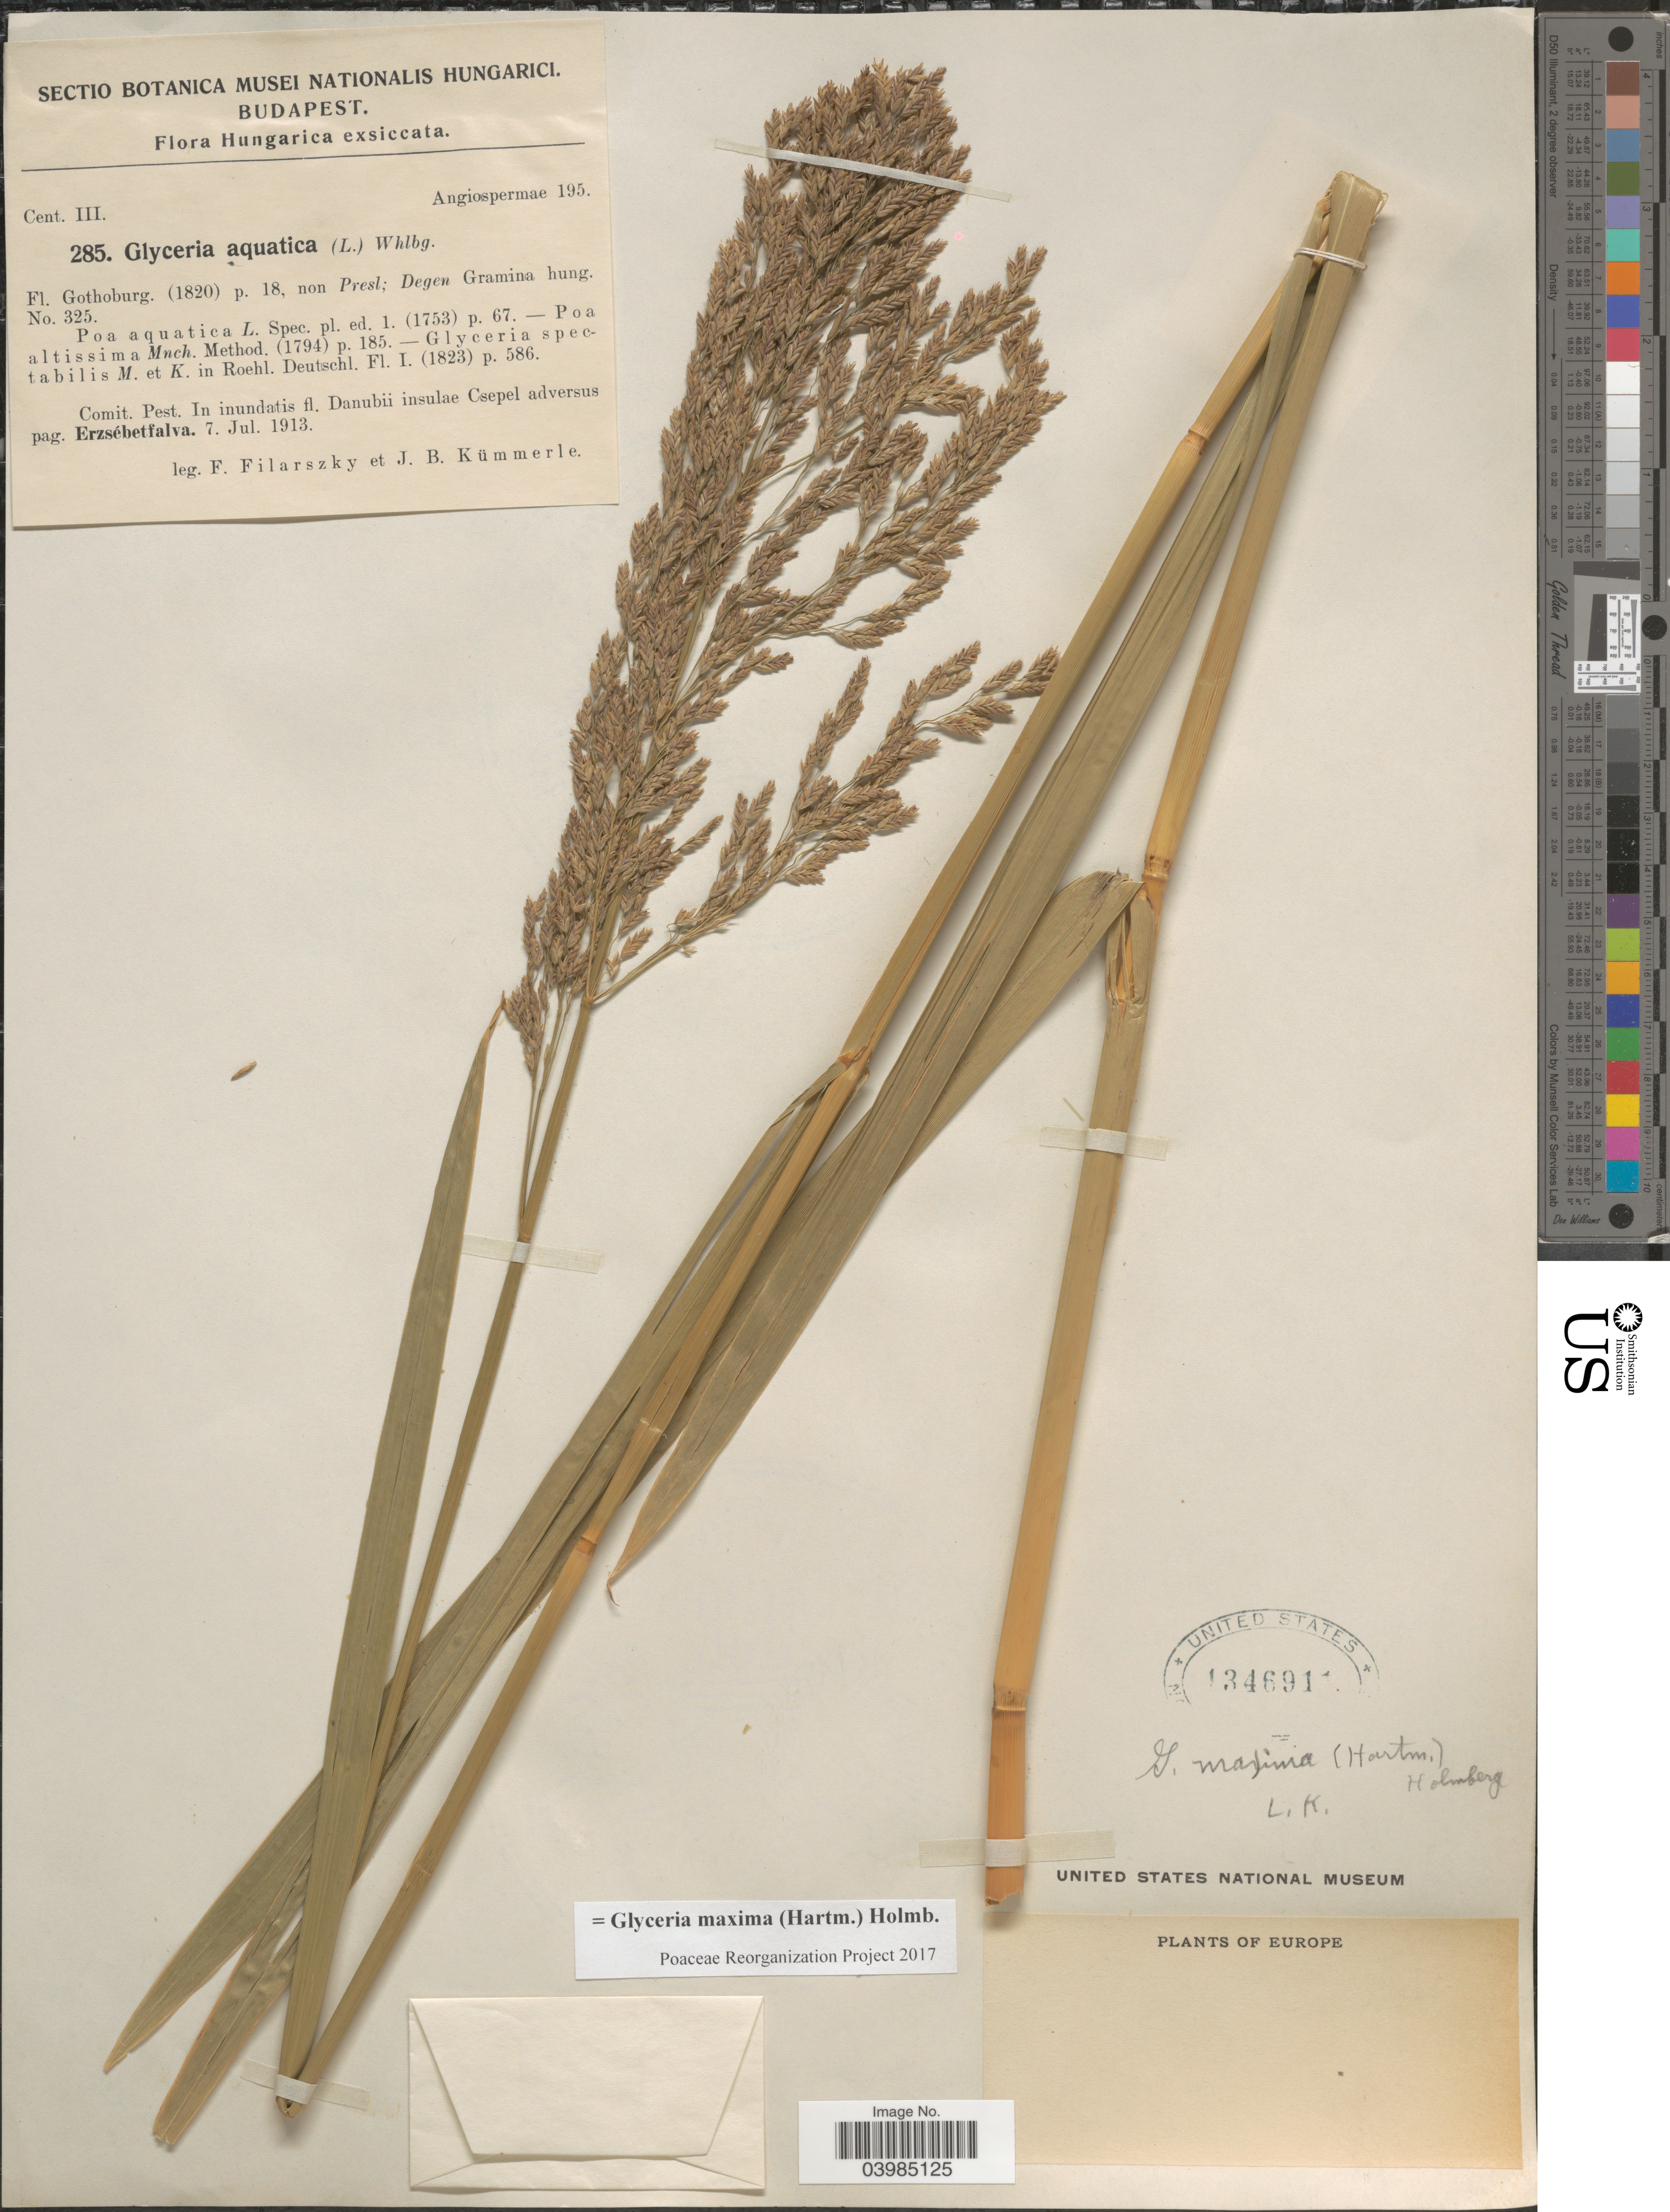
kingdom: Plantae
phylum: Tracheophyta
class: Liliopsida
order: Poales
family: Poaceae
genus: Glyceria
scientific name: Glyceria maxima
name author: (Hartm.) Holmb.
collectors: F. Filarszky & J. Kummerle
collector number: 285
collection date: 1913-07-07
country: Hungary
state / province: Budapest, Capital District of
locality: Comit. Pest. In inundatis fl. Danubii insulae Csepel adversus pag. Erzsébetfalva.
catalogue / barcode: US 1346911